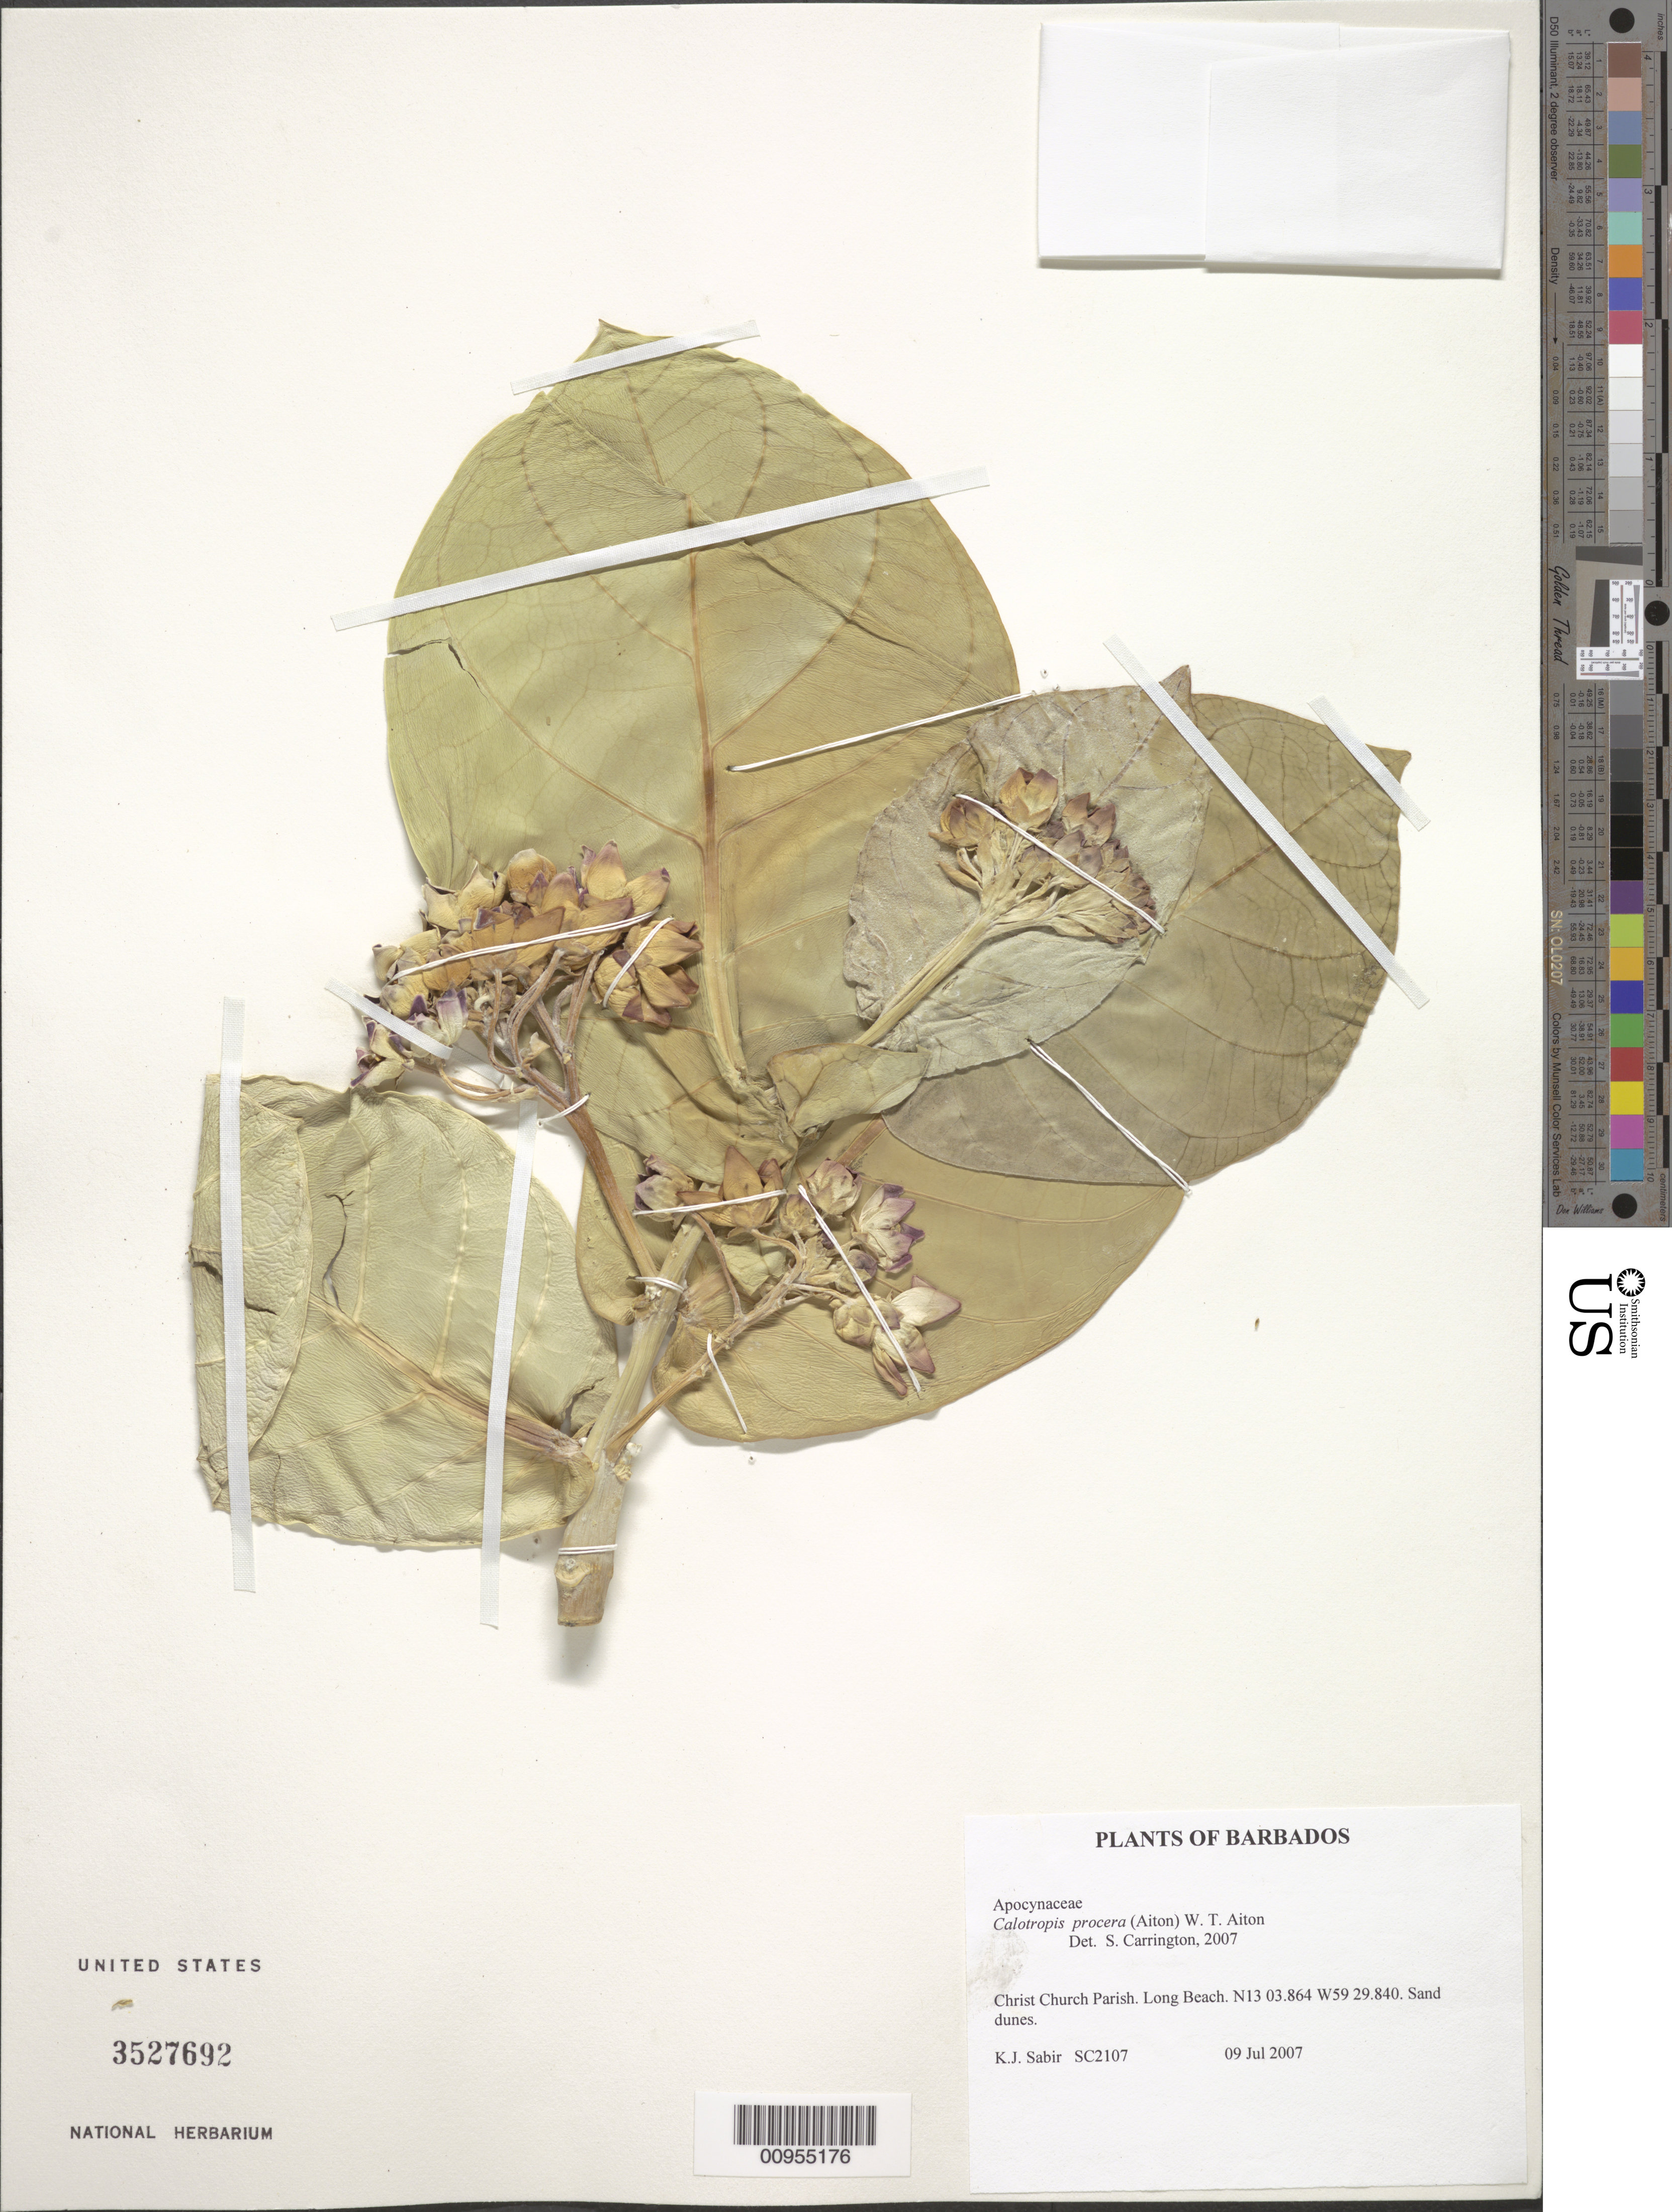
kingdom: Plantae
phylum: Tracheophyta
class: Magnoliopsida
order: Gentianales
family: Apocynaceae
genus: Calotropis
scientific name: Calotropis procera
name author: (Aiton) W.T. Aiton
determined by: Carrington, C. M. S.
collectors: K. Sabir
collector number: SC 2107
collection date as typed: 09 Jul 2007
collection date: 2007-07-09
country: Barbados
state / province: Christ Church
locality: Long Beach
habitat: sand dunes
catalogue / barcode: US 3527692